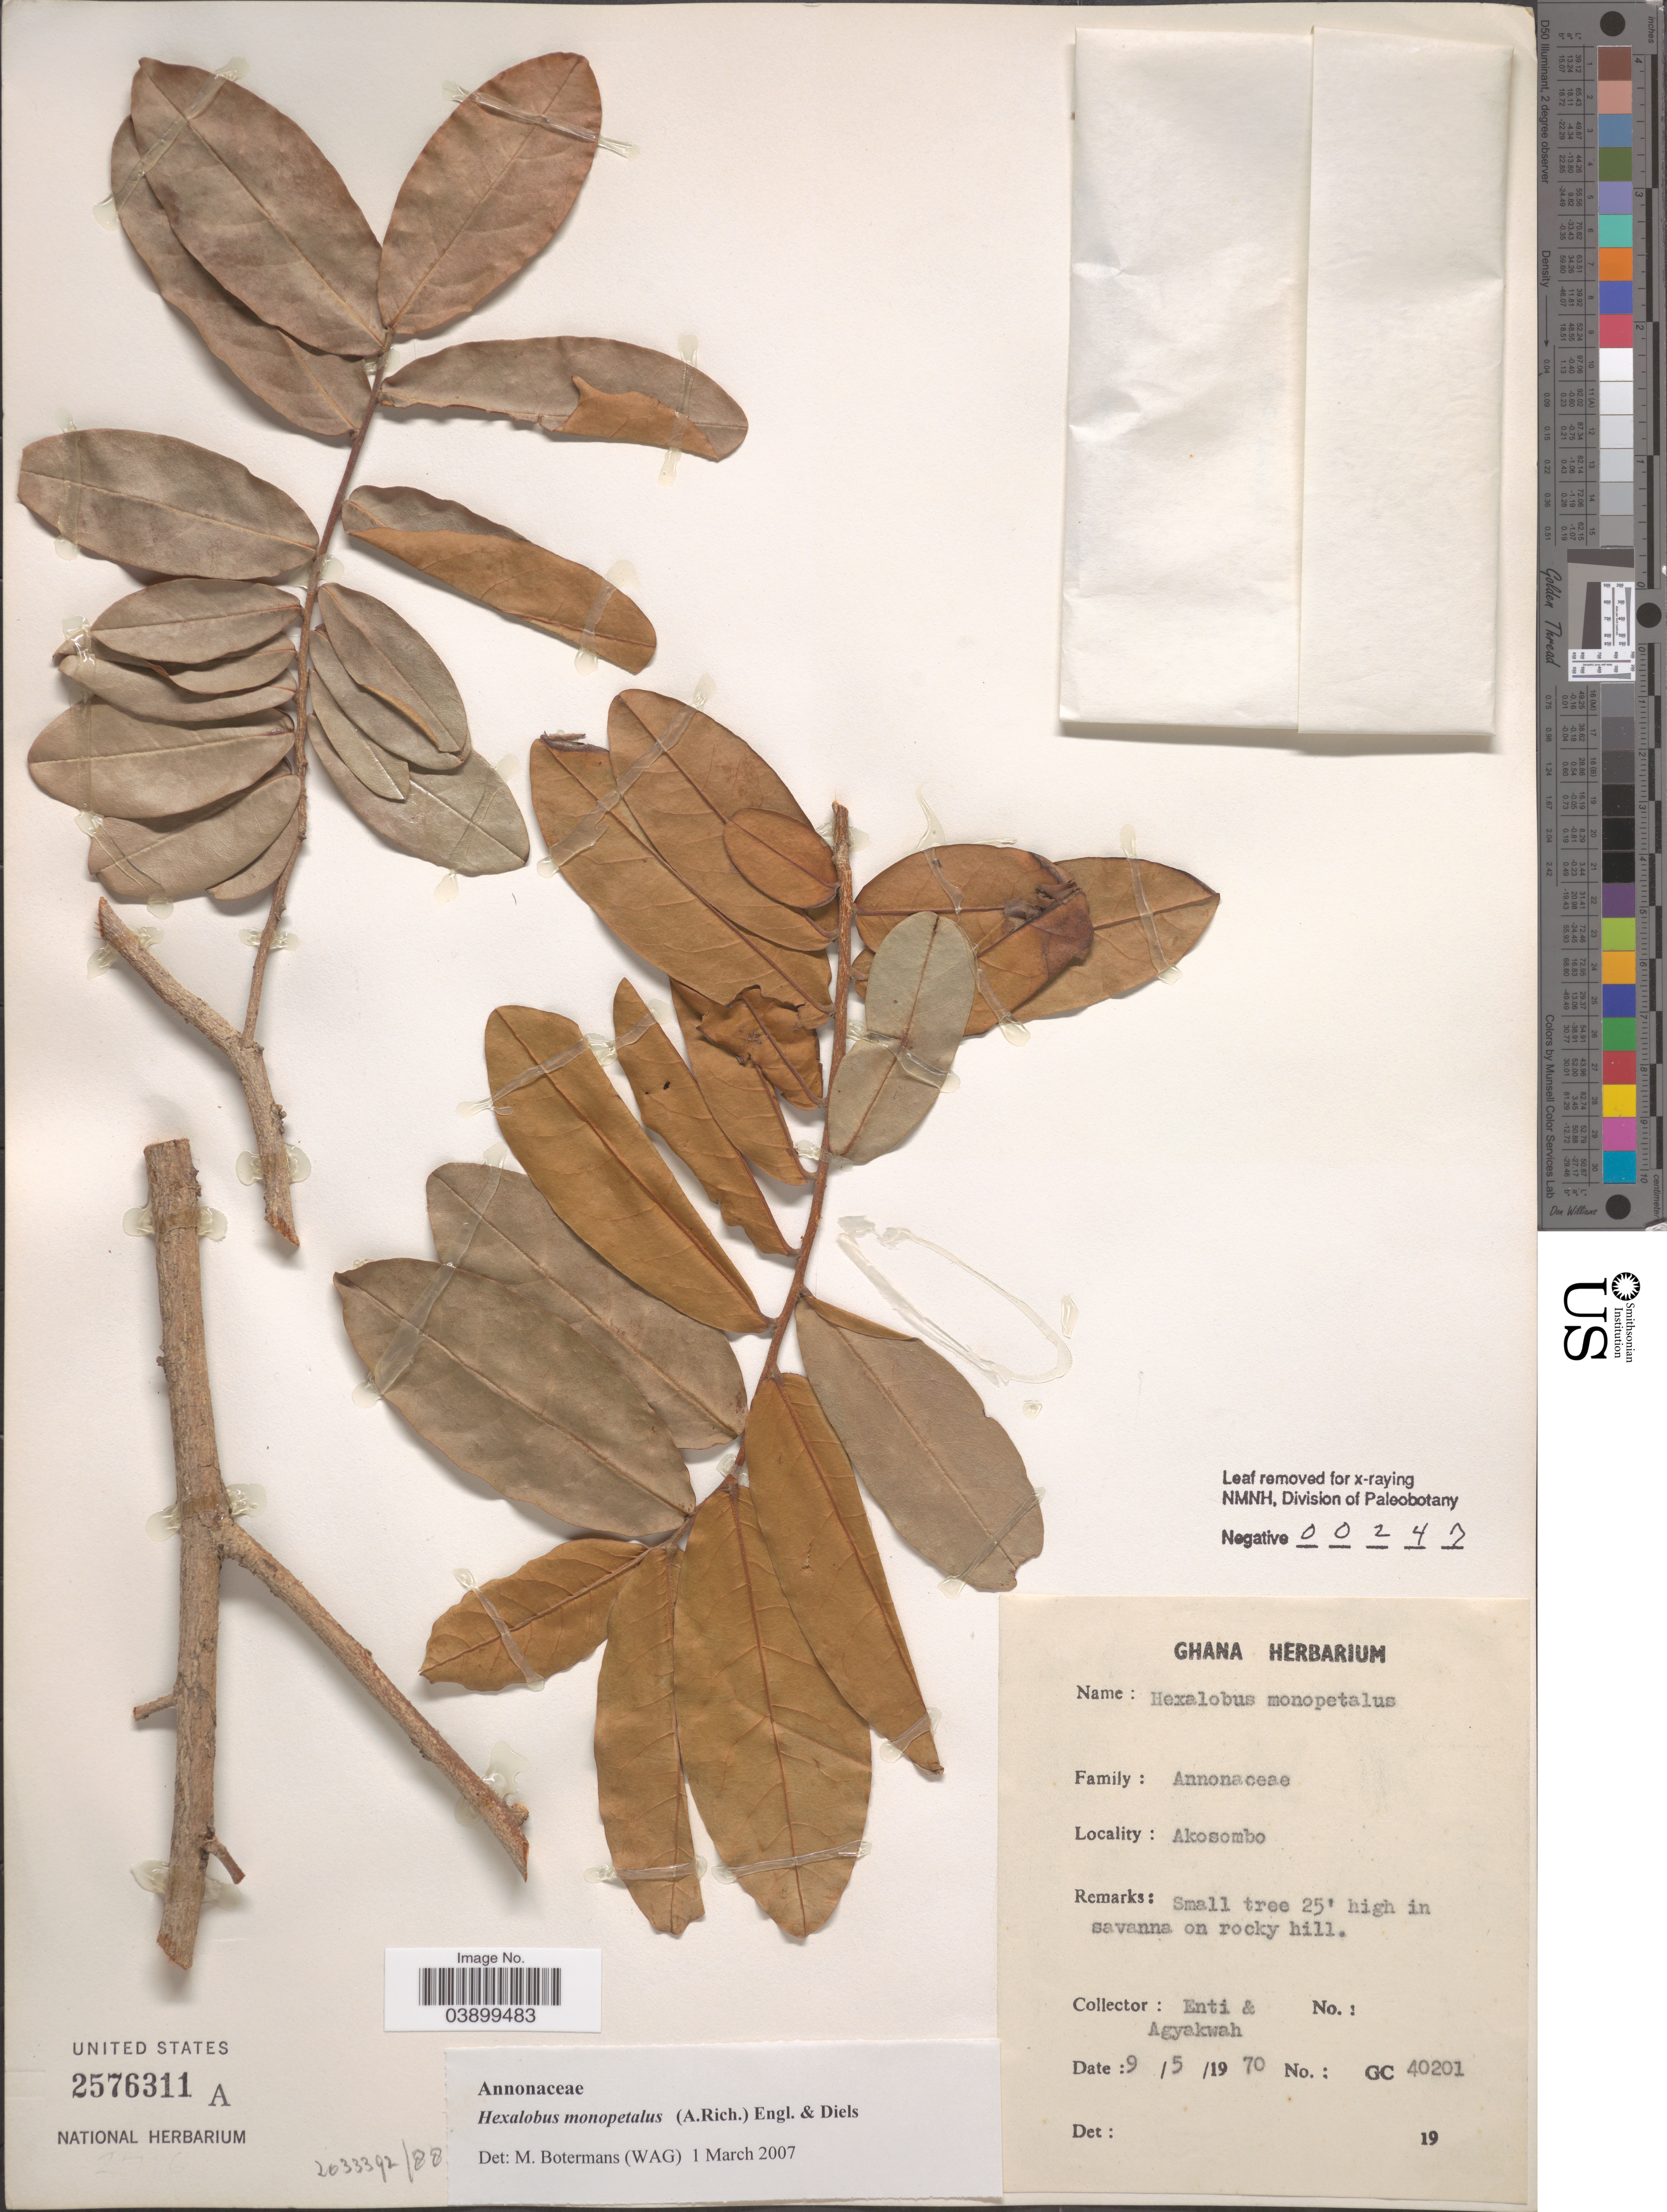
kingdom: Plantae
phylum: Tracheophyta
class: Magnoliopsida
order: Magnoliales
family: Annonaceae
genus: Hexalobus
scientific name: Hexalobus monopetalus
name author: (A. Rich.) Engl. & Diels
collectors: -. Enti & Agyakwah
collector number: GC40201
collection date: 1970-05-09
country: Ghana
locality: Akosombo.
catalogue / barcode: US 2576311A